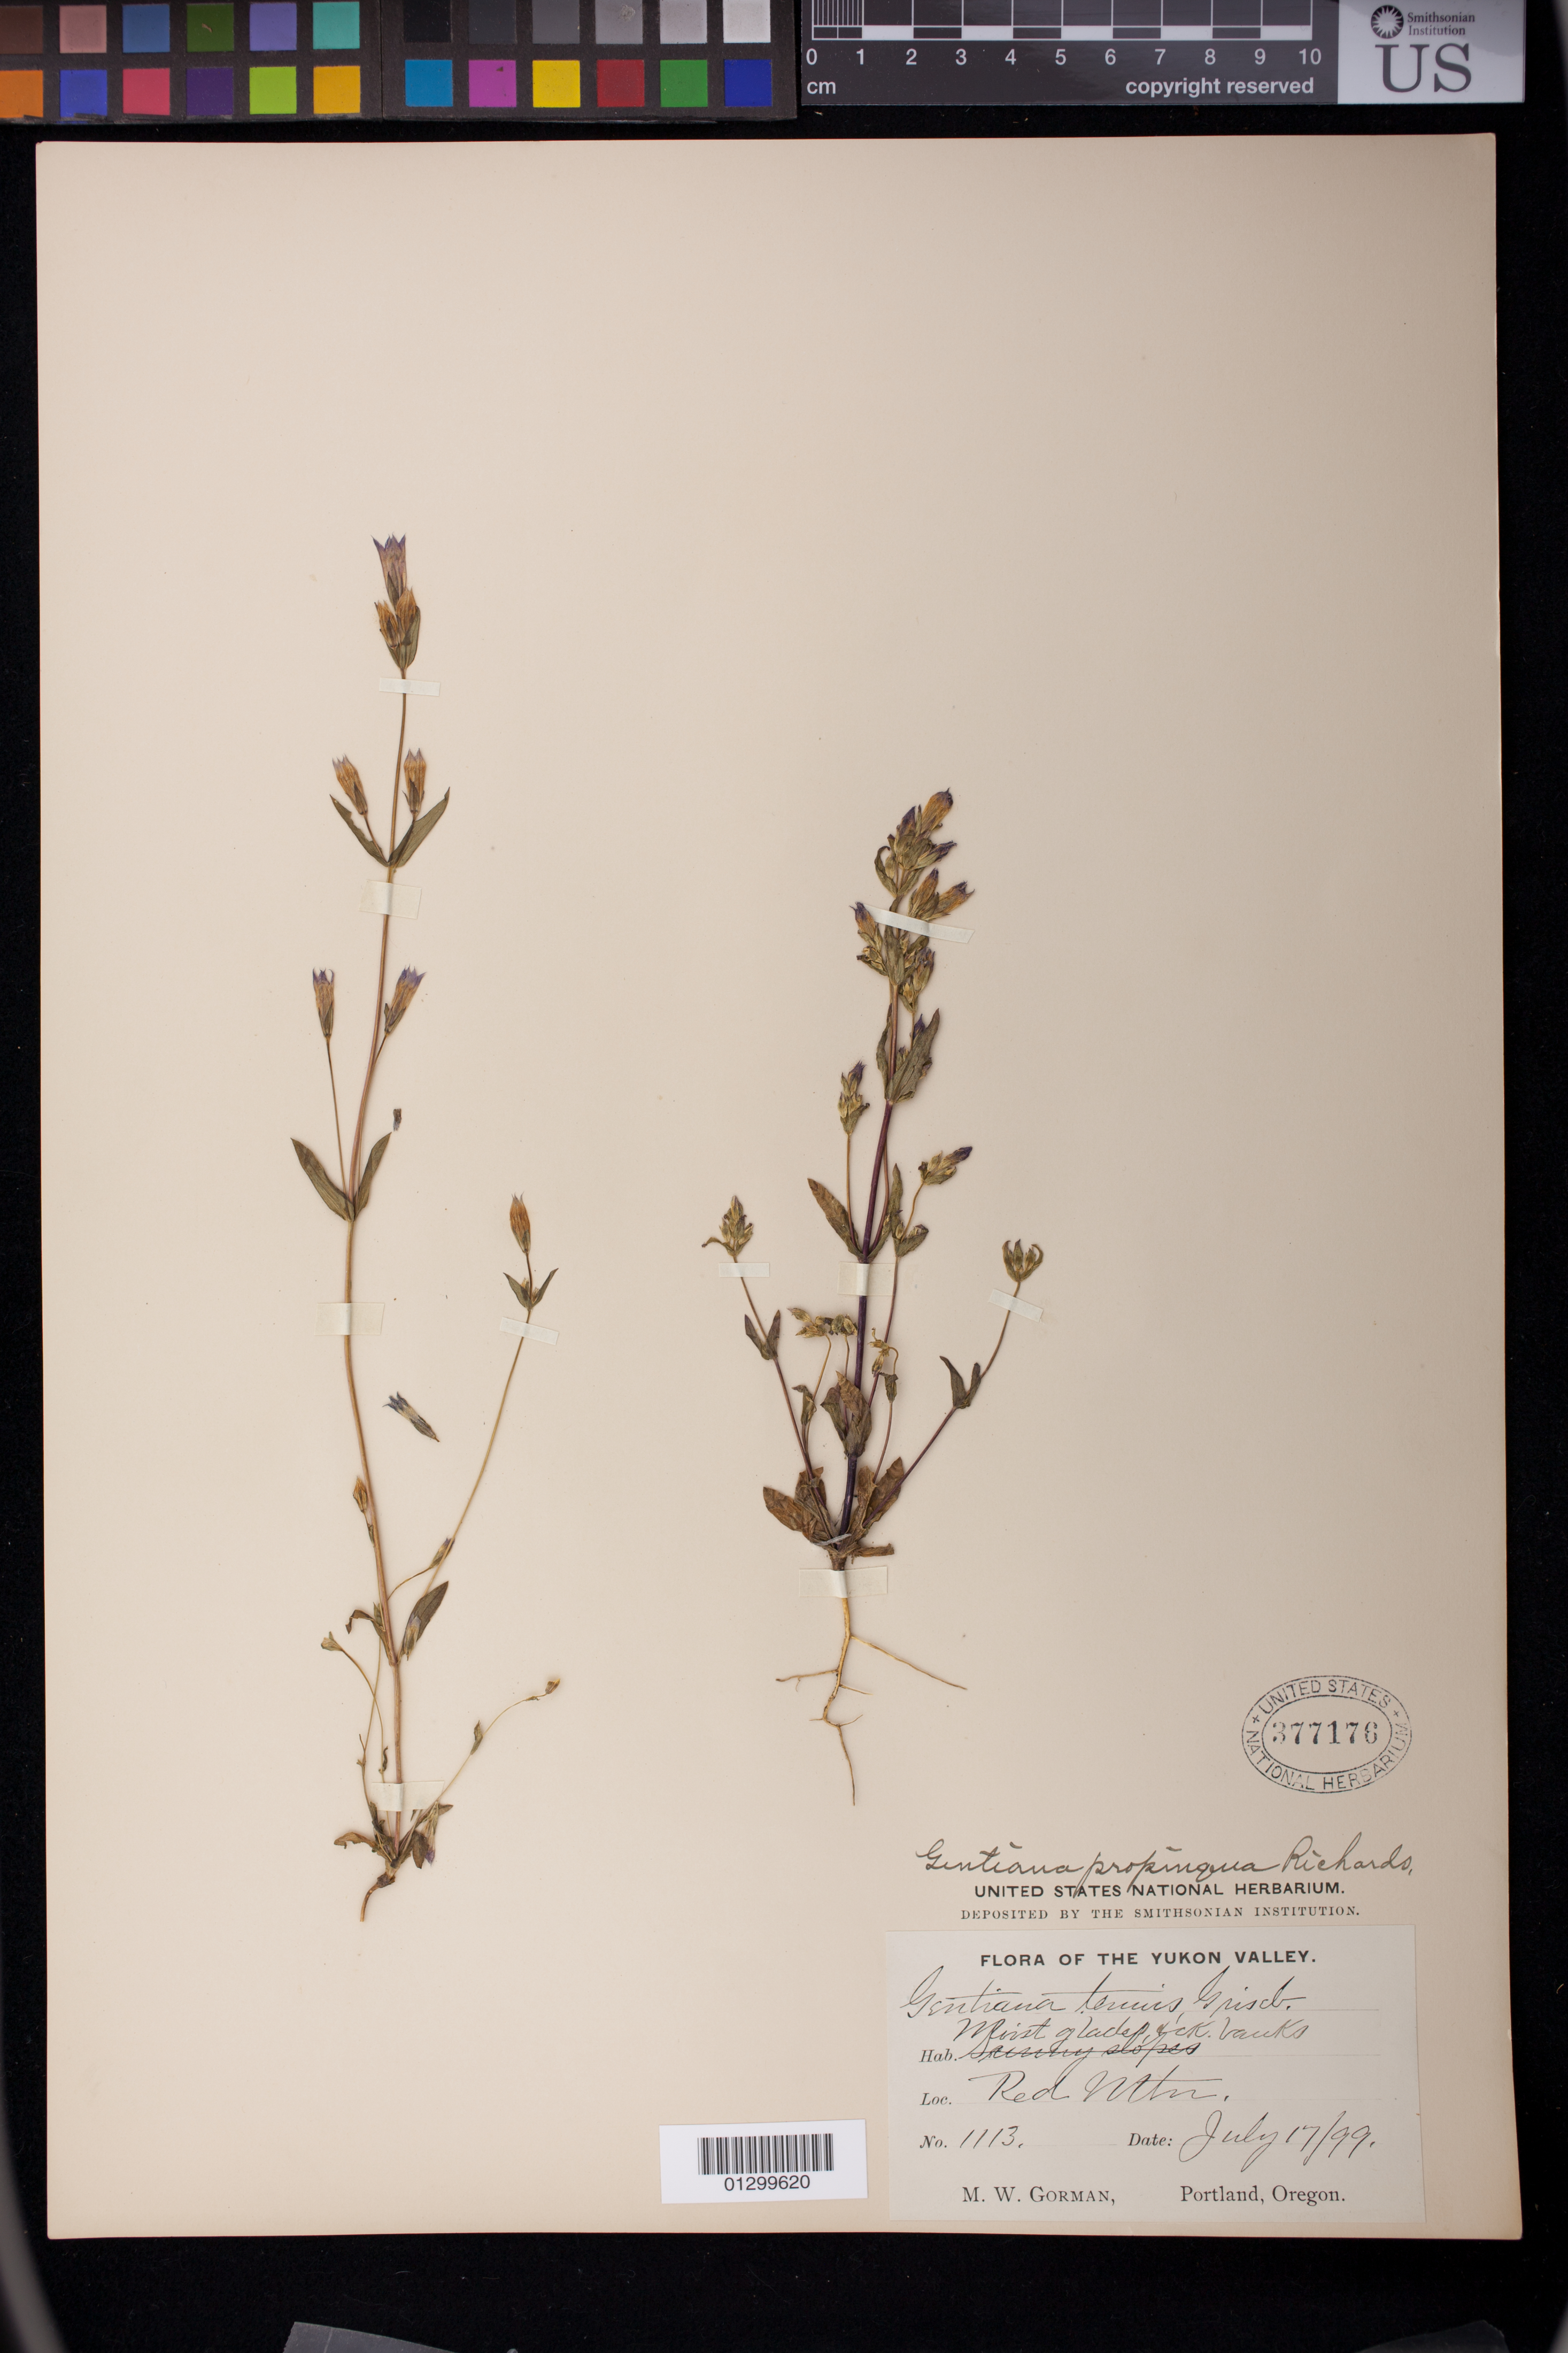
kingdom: Plantae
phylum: Tracheophyta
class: Magnoliopsida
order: Gentianales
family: Gentianaceae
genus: Gentiana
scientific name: Gentiana propinqua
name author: Richards.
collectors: M. W. Gorman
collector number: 1113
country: Canada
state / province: Yukon Territory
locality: Red Mountain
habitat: Moist glades and creek banks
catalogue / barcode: US 377176